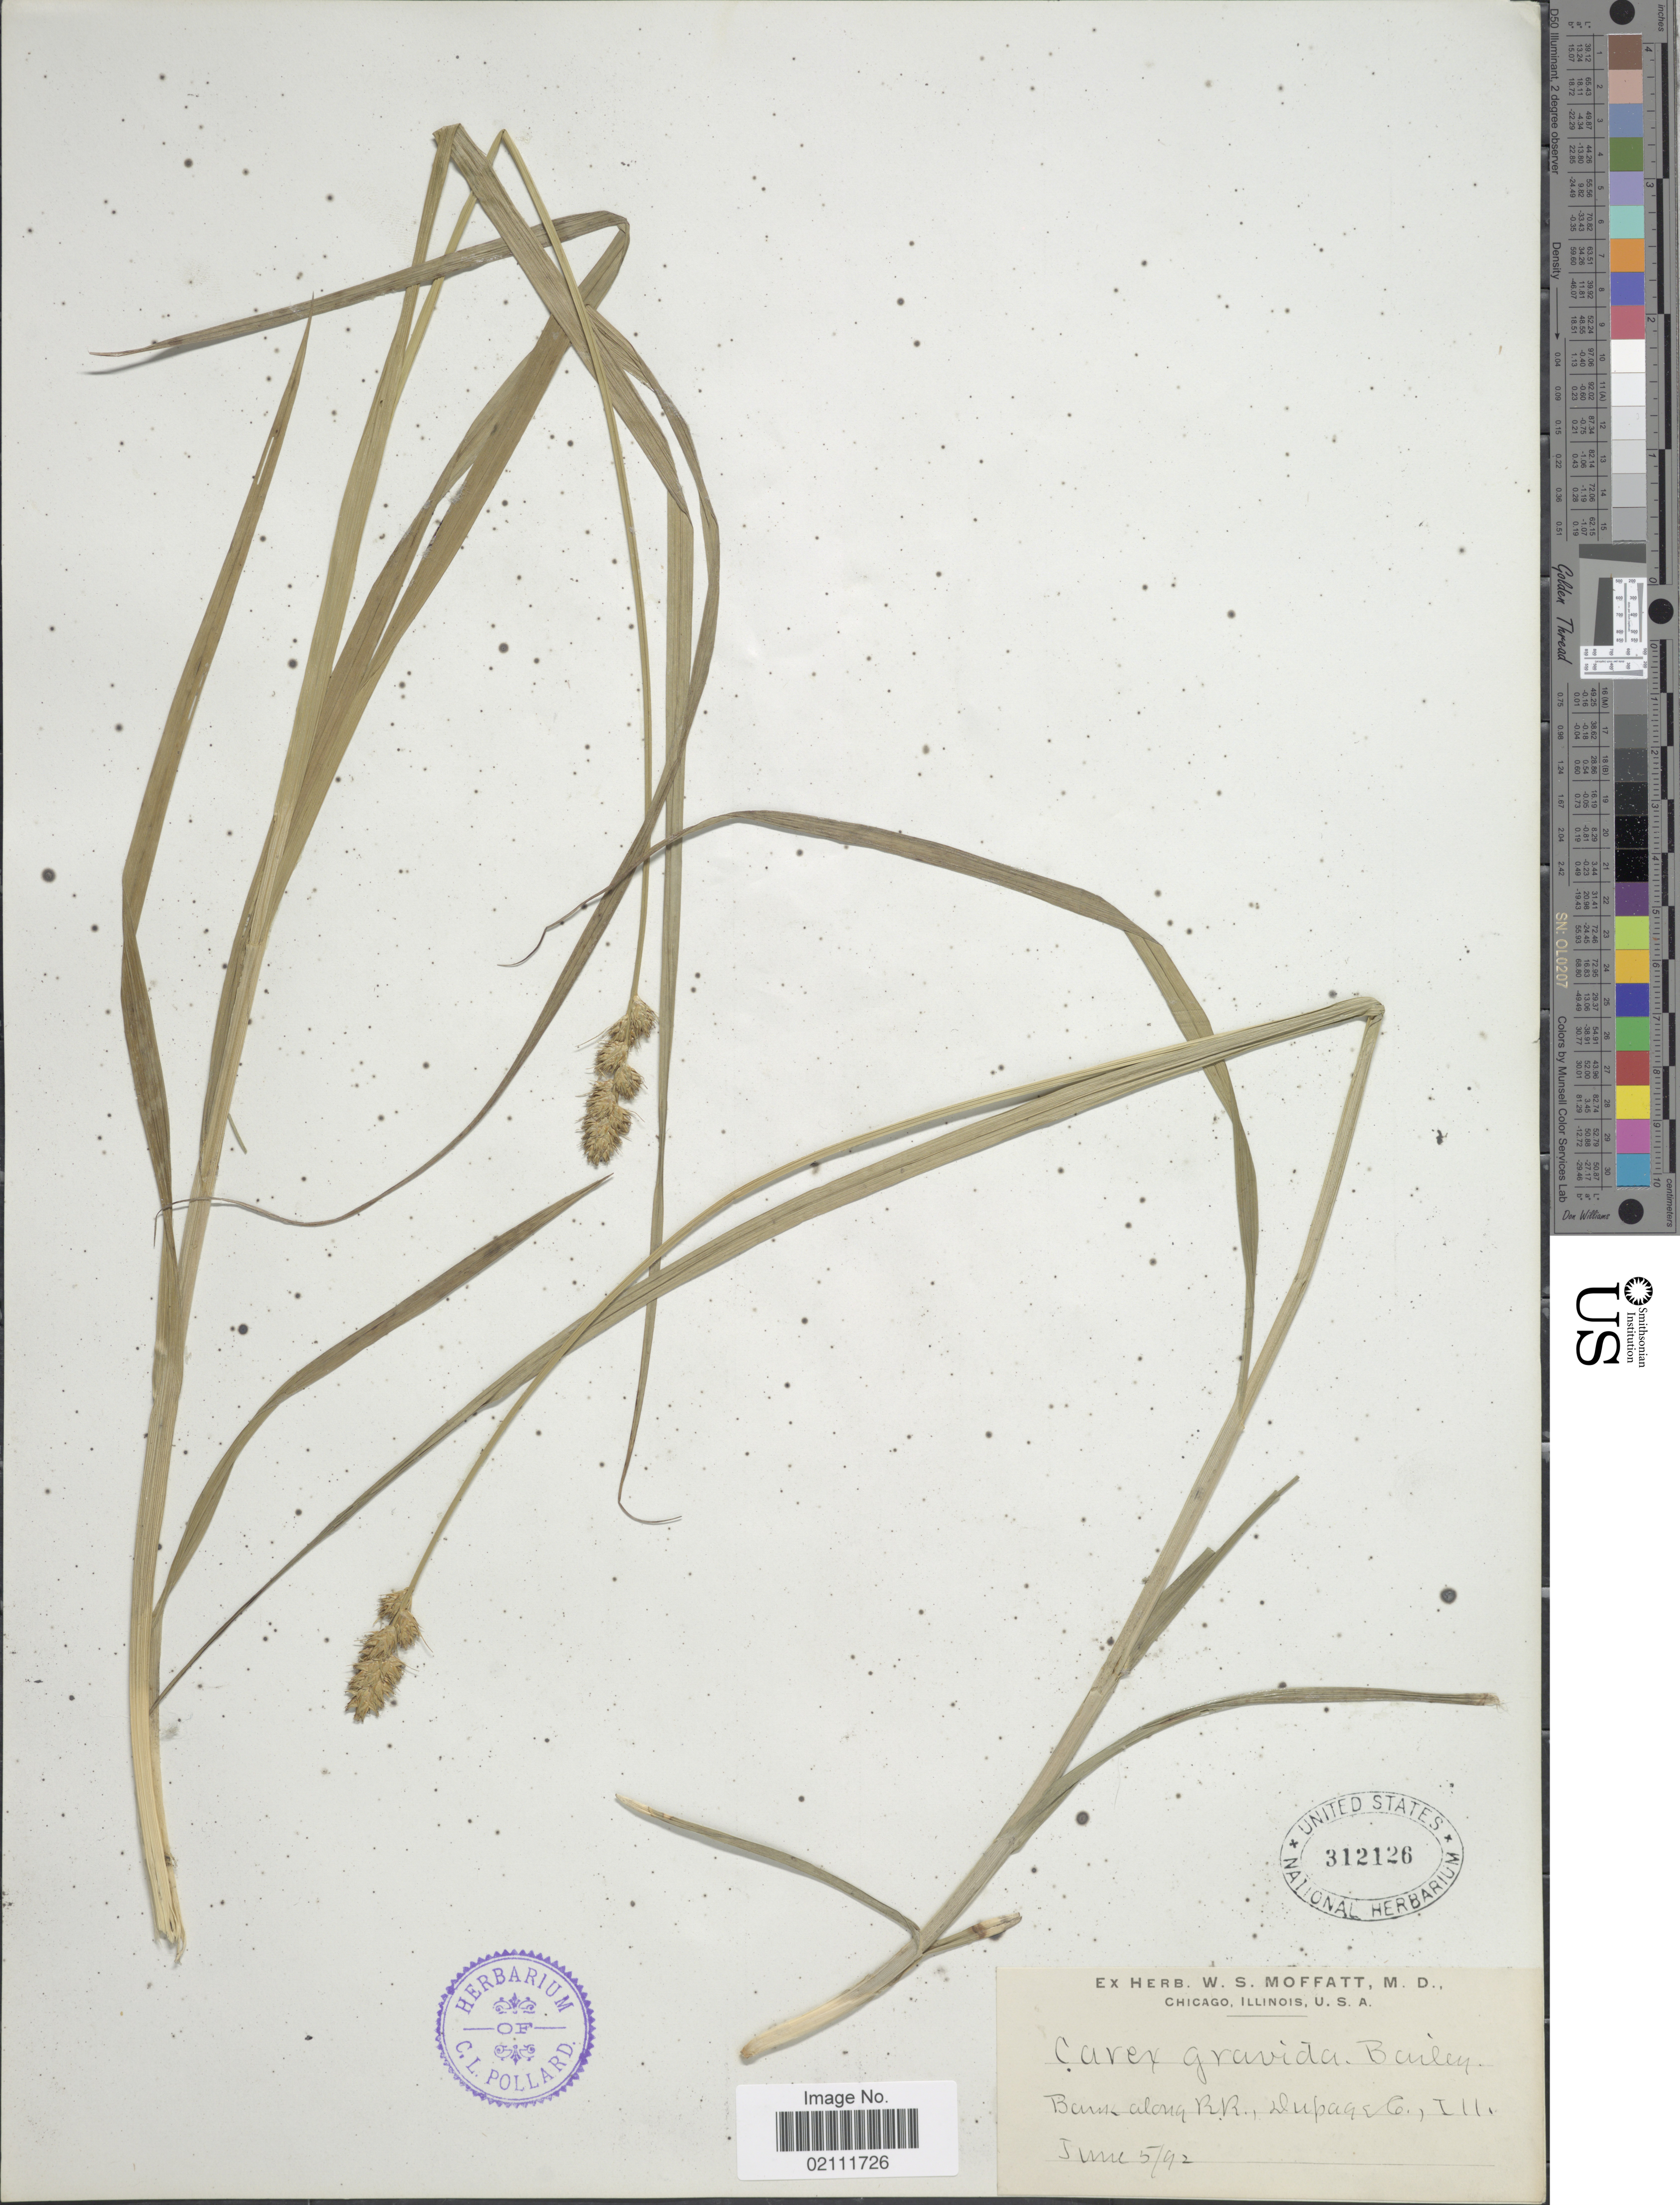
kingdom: Plantae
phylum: Tracheophyta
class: Liliopsida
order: Poales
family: Cyperaceae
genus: Carex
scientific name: Carex gravida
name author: L.H. Bailey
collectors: ex herb. W. S. Moffatt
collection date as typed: Transcribed d/m/y: 5/6/92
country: United States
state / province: Illinois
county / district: DuPage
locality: Bank along R.R., Dupage Co.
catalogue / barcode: US 312126